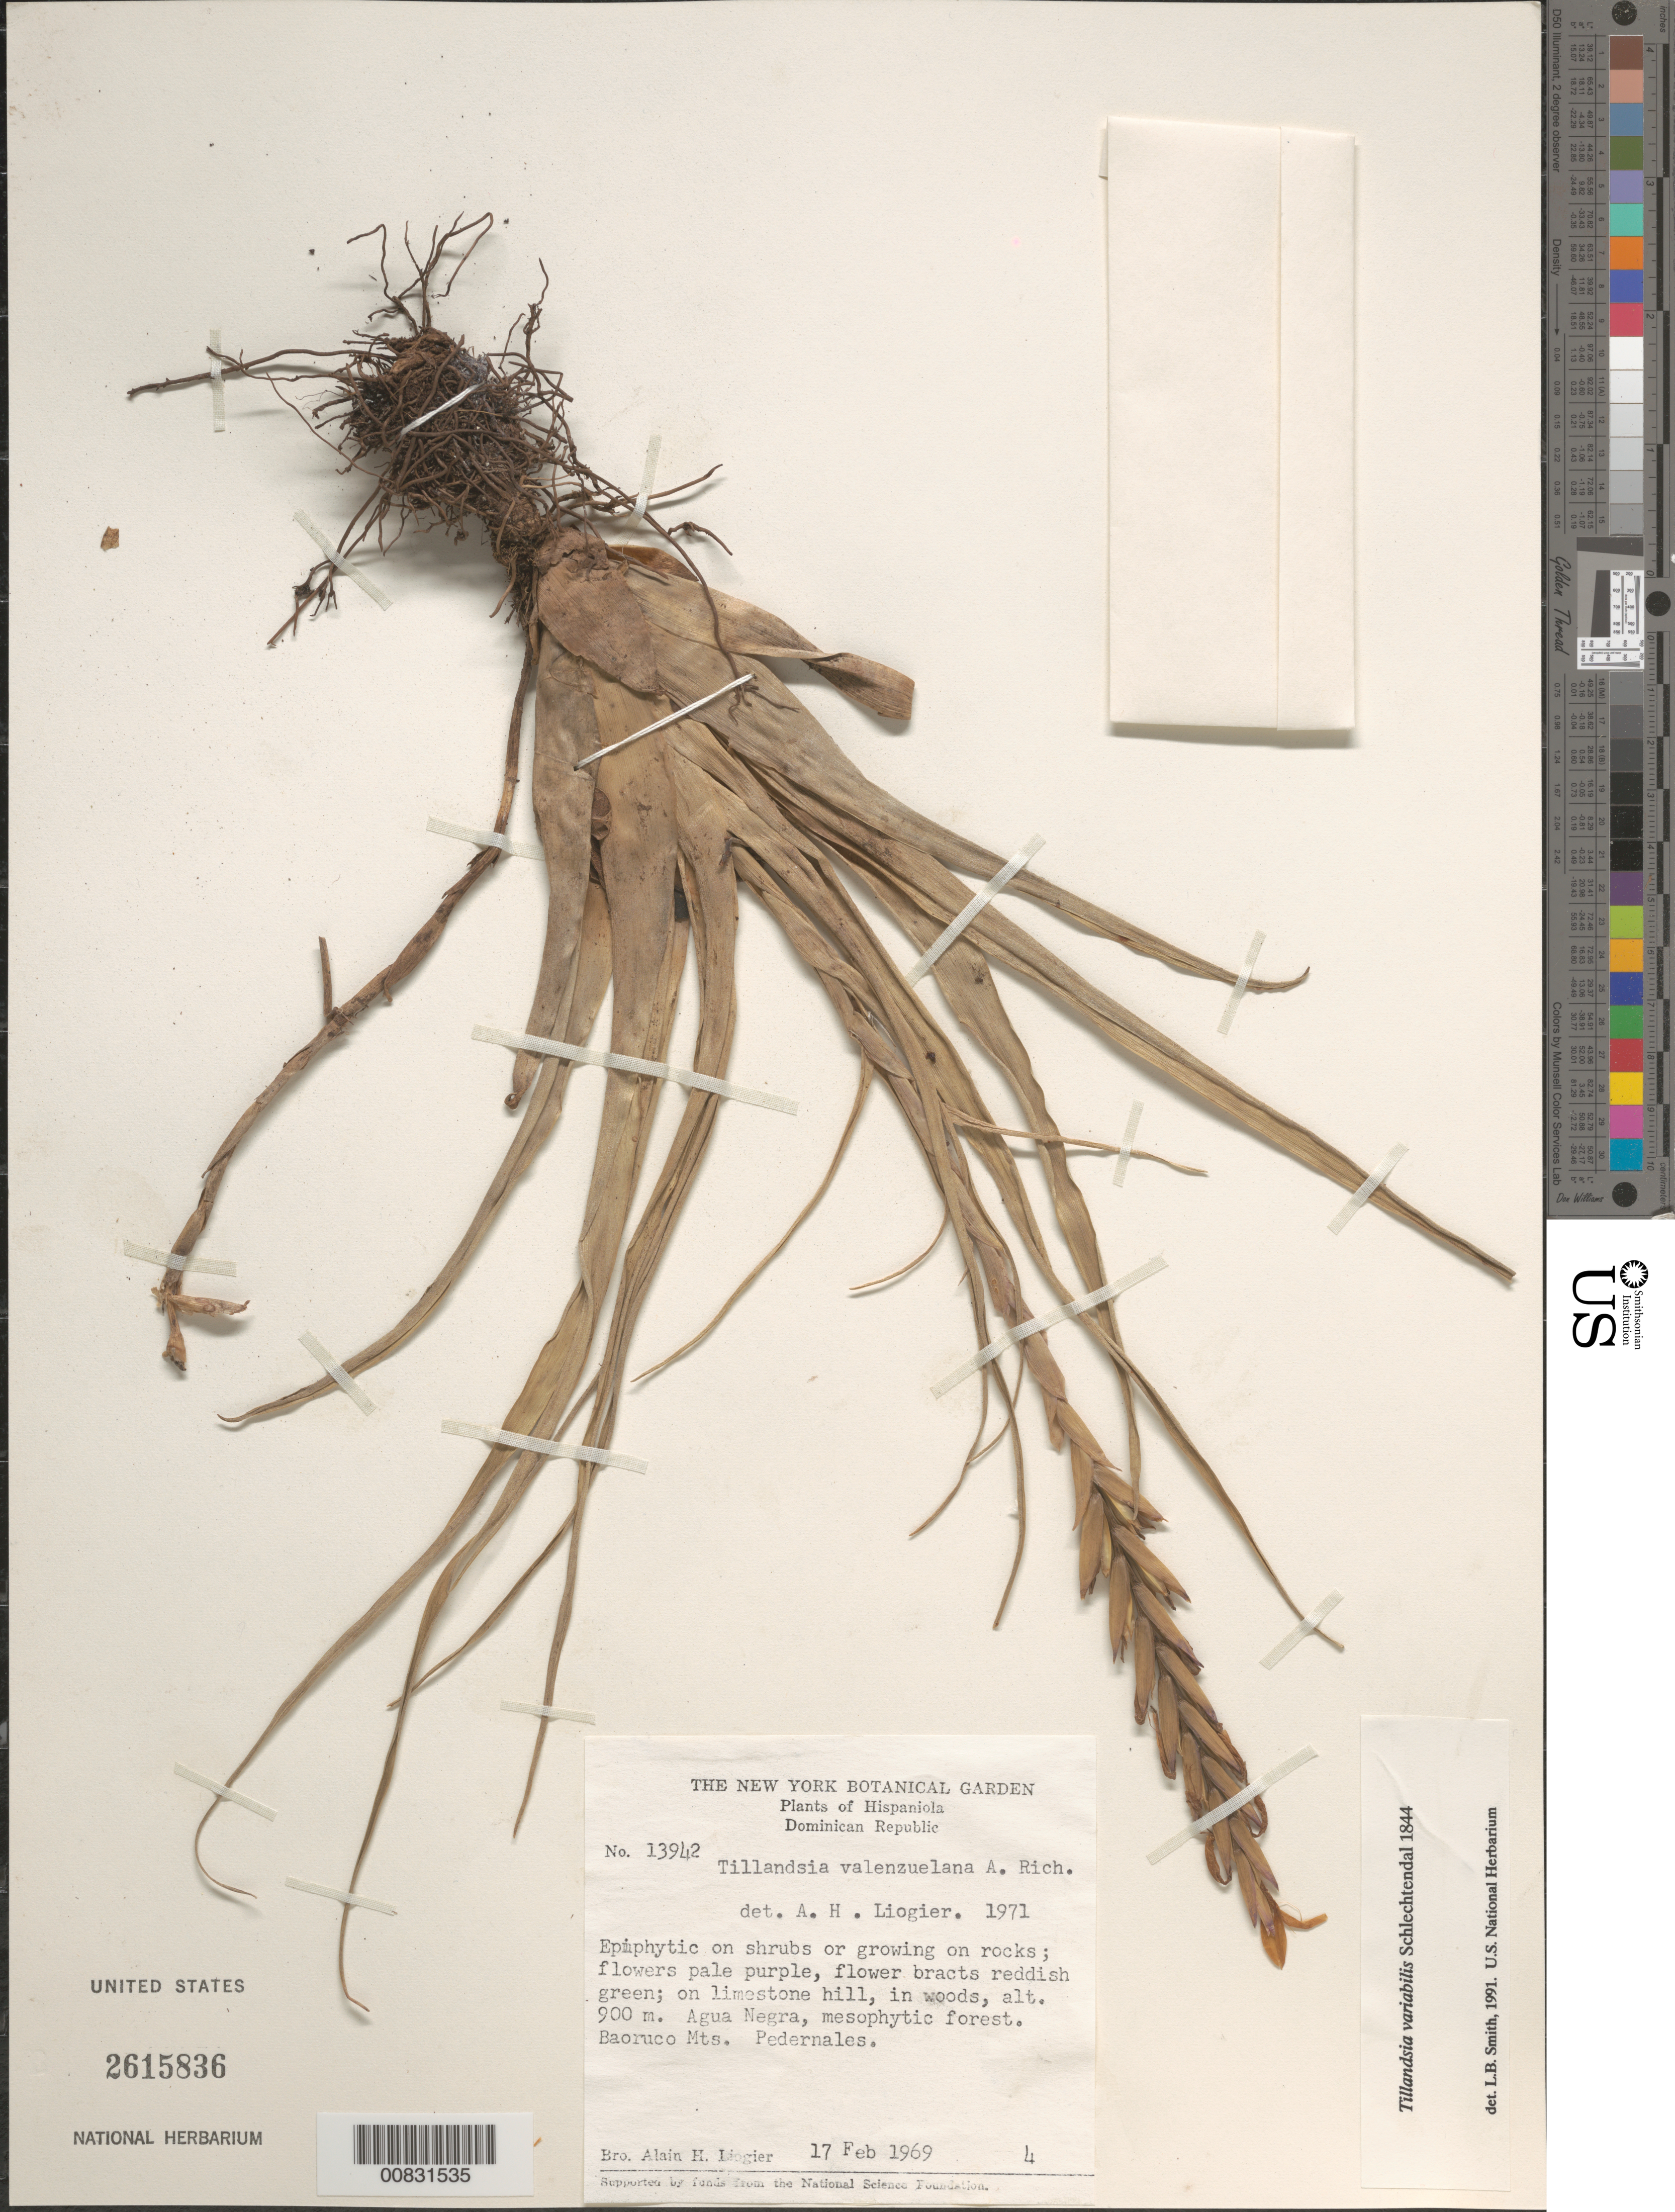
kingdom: Plantae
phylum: Tracheophyta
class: Liliopsida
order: Poales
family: Bromeliaceae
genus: Tillandsia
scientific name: Tillandsia variabilis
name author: Schltdl.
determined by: Smith, Lyman B., (US), NMNH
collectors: A. H. Liogier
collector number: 13942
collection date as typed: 17 Feb 1969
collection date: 1969-02-17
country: Dominican Republic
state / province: Pedernales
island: Hispaniola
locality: Agua Negra, Barouco Mts., Pedernales.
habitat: On shrubs or growing on rocks. On limestone hill, in woods.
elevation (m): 900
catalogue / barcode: US 2615836